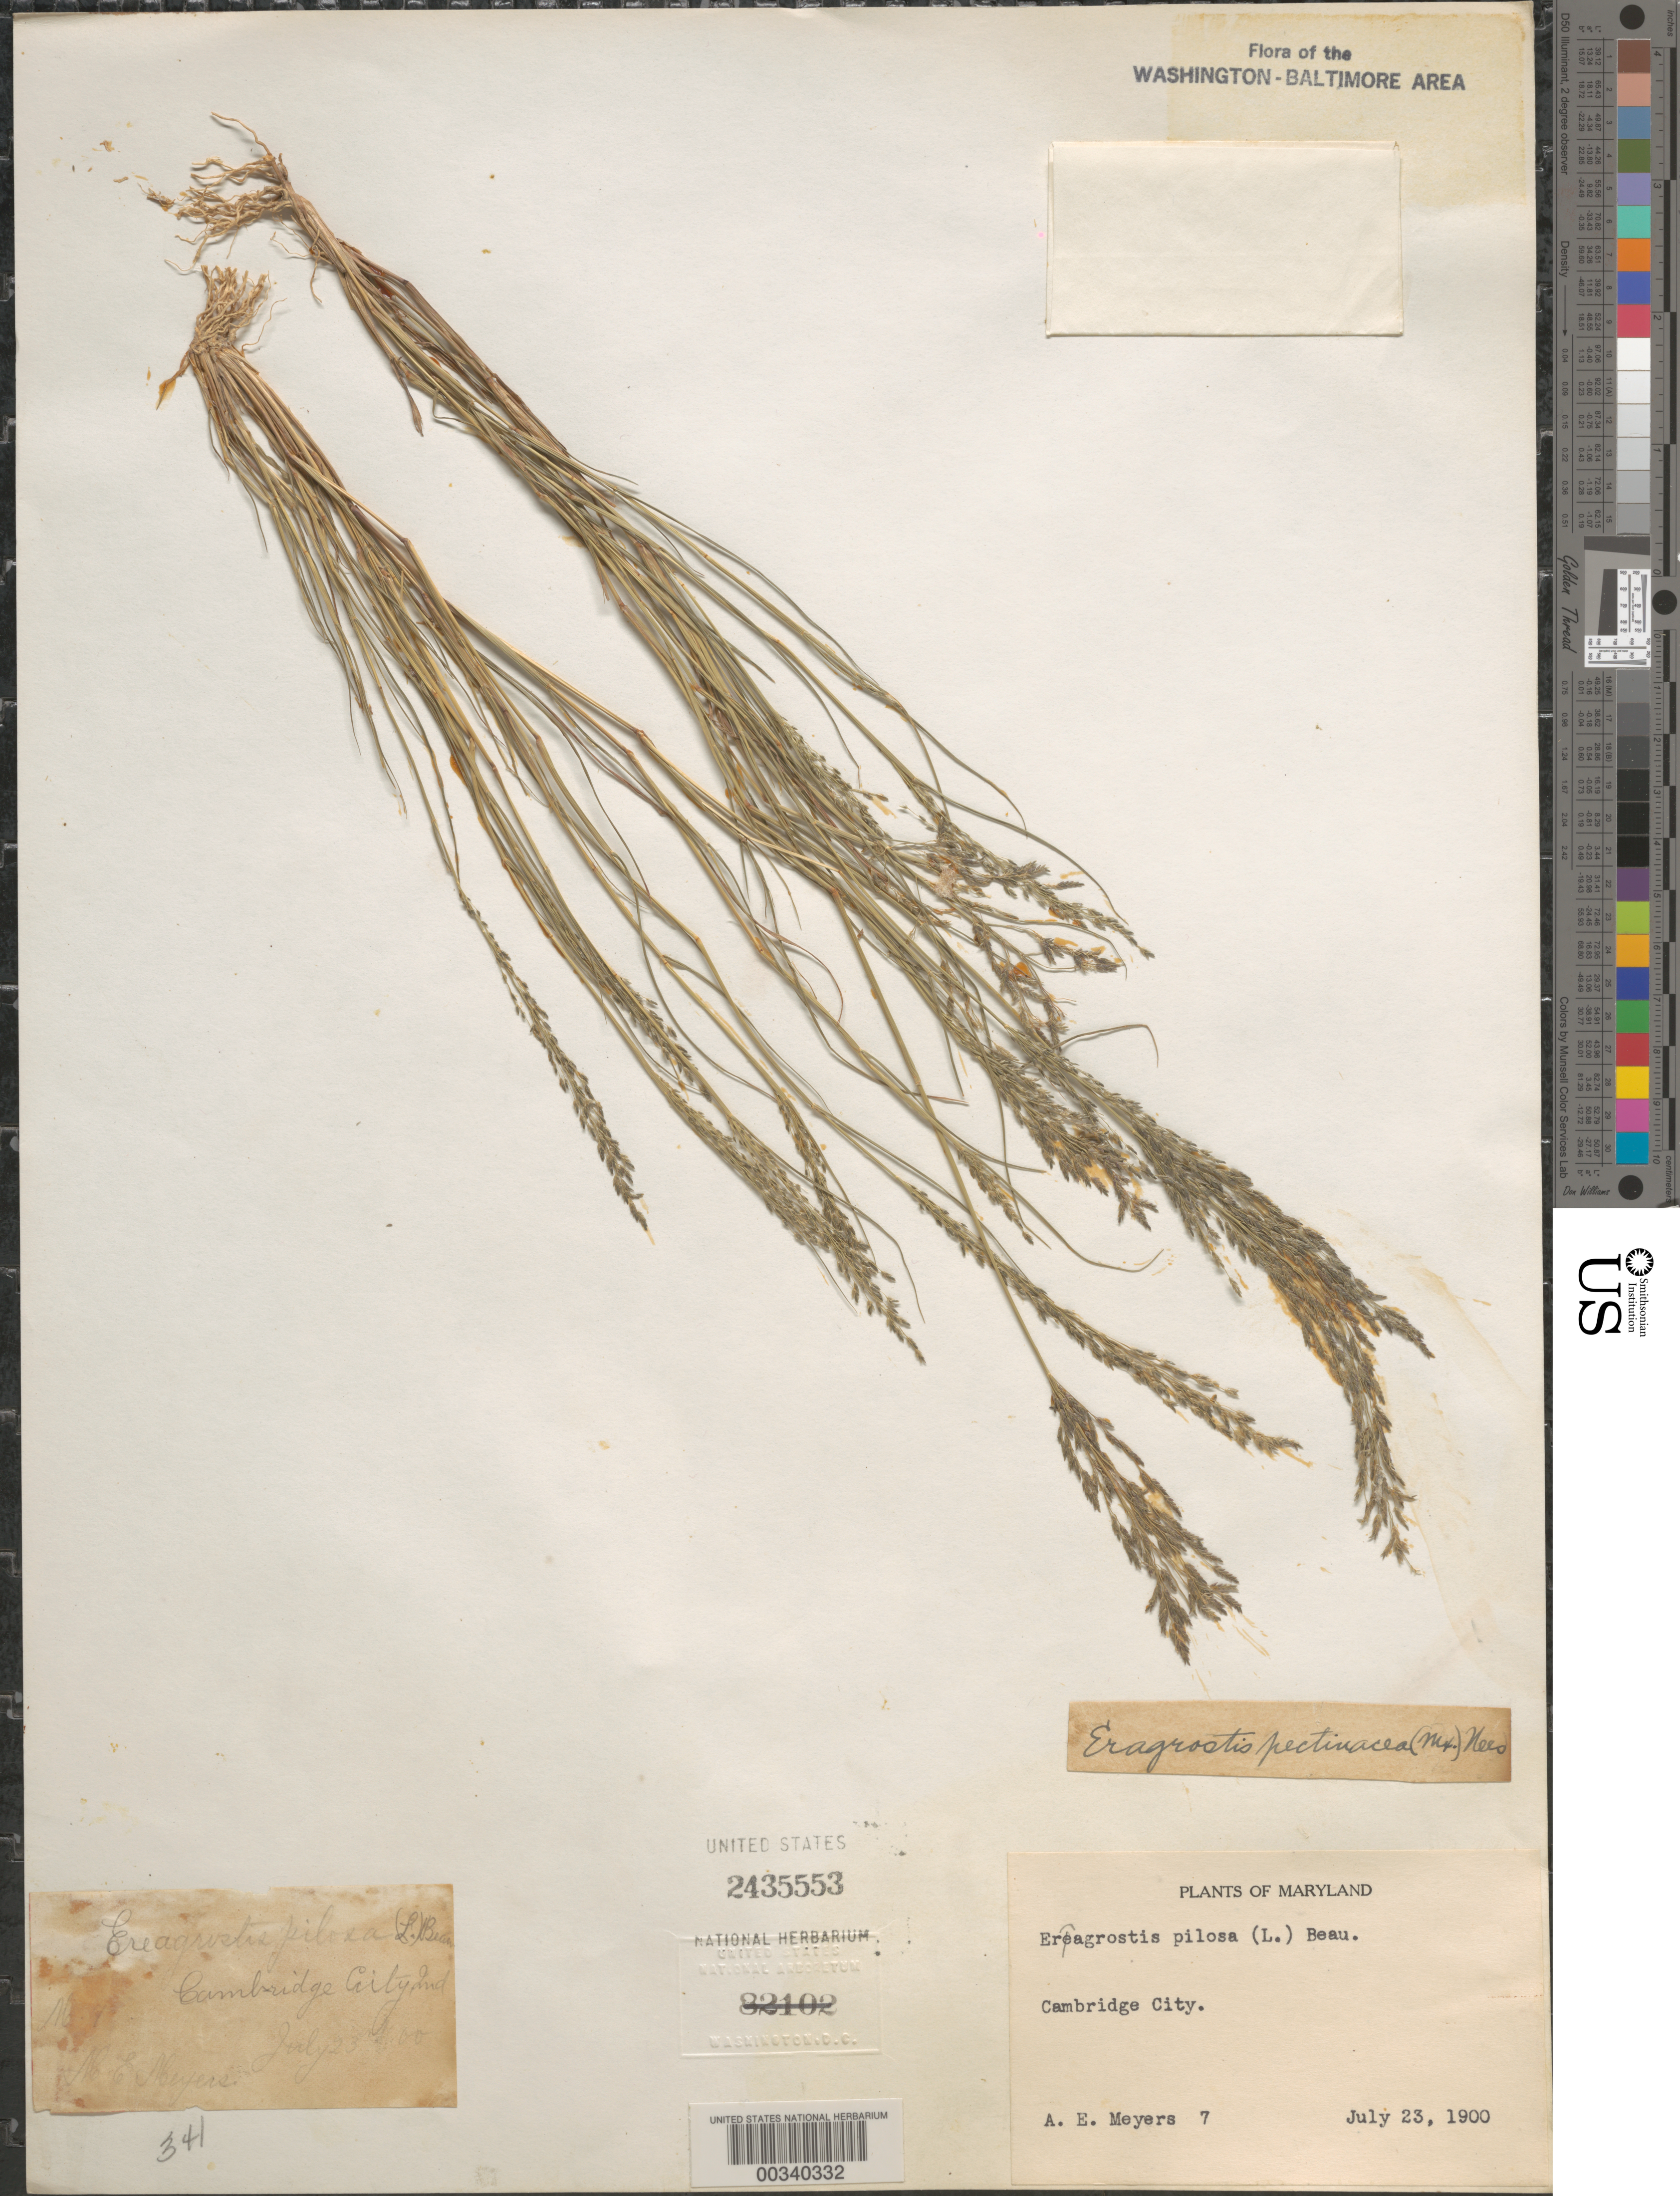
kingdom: Plantae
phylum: Tracheophyta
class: Liliopsida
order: Poales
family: Poaceae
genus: Eragrostis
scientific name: Eragrostis pectinacea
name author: (Michx.) Nees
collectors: A. Meyers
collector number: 7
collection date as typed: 23 Jul 1900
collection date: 1900-07-23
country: United States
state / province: Maryland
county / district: Dorchester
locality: Cambridge City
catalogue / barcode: US 2435553